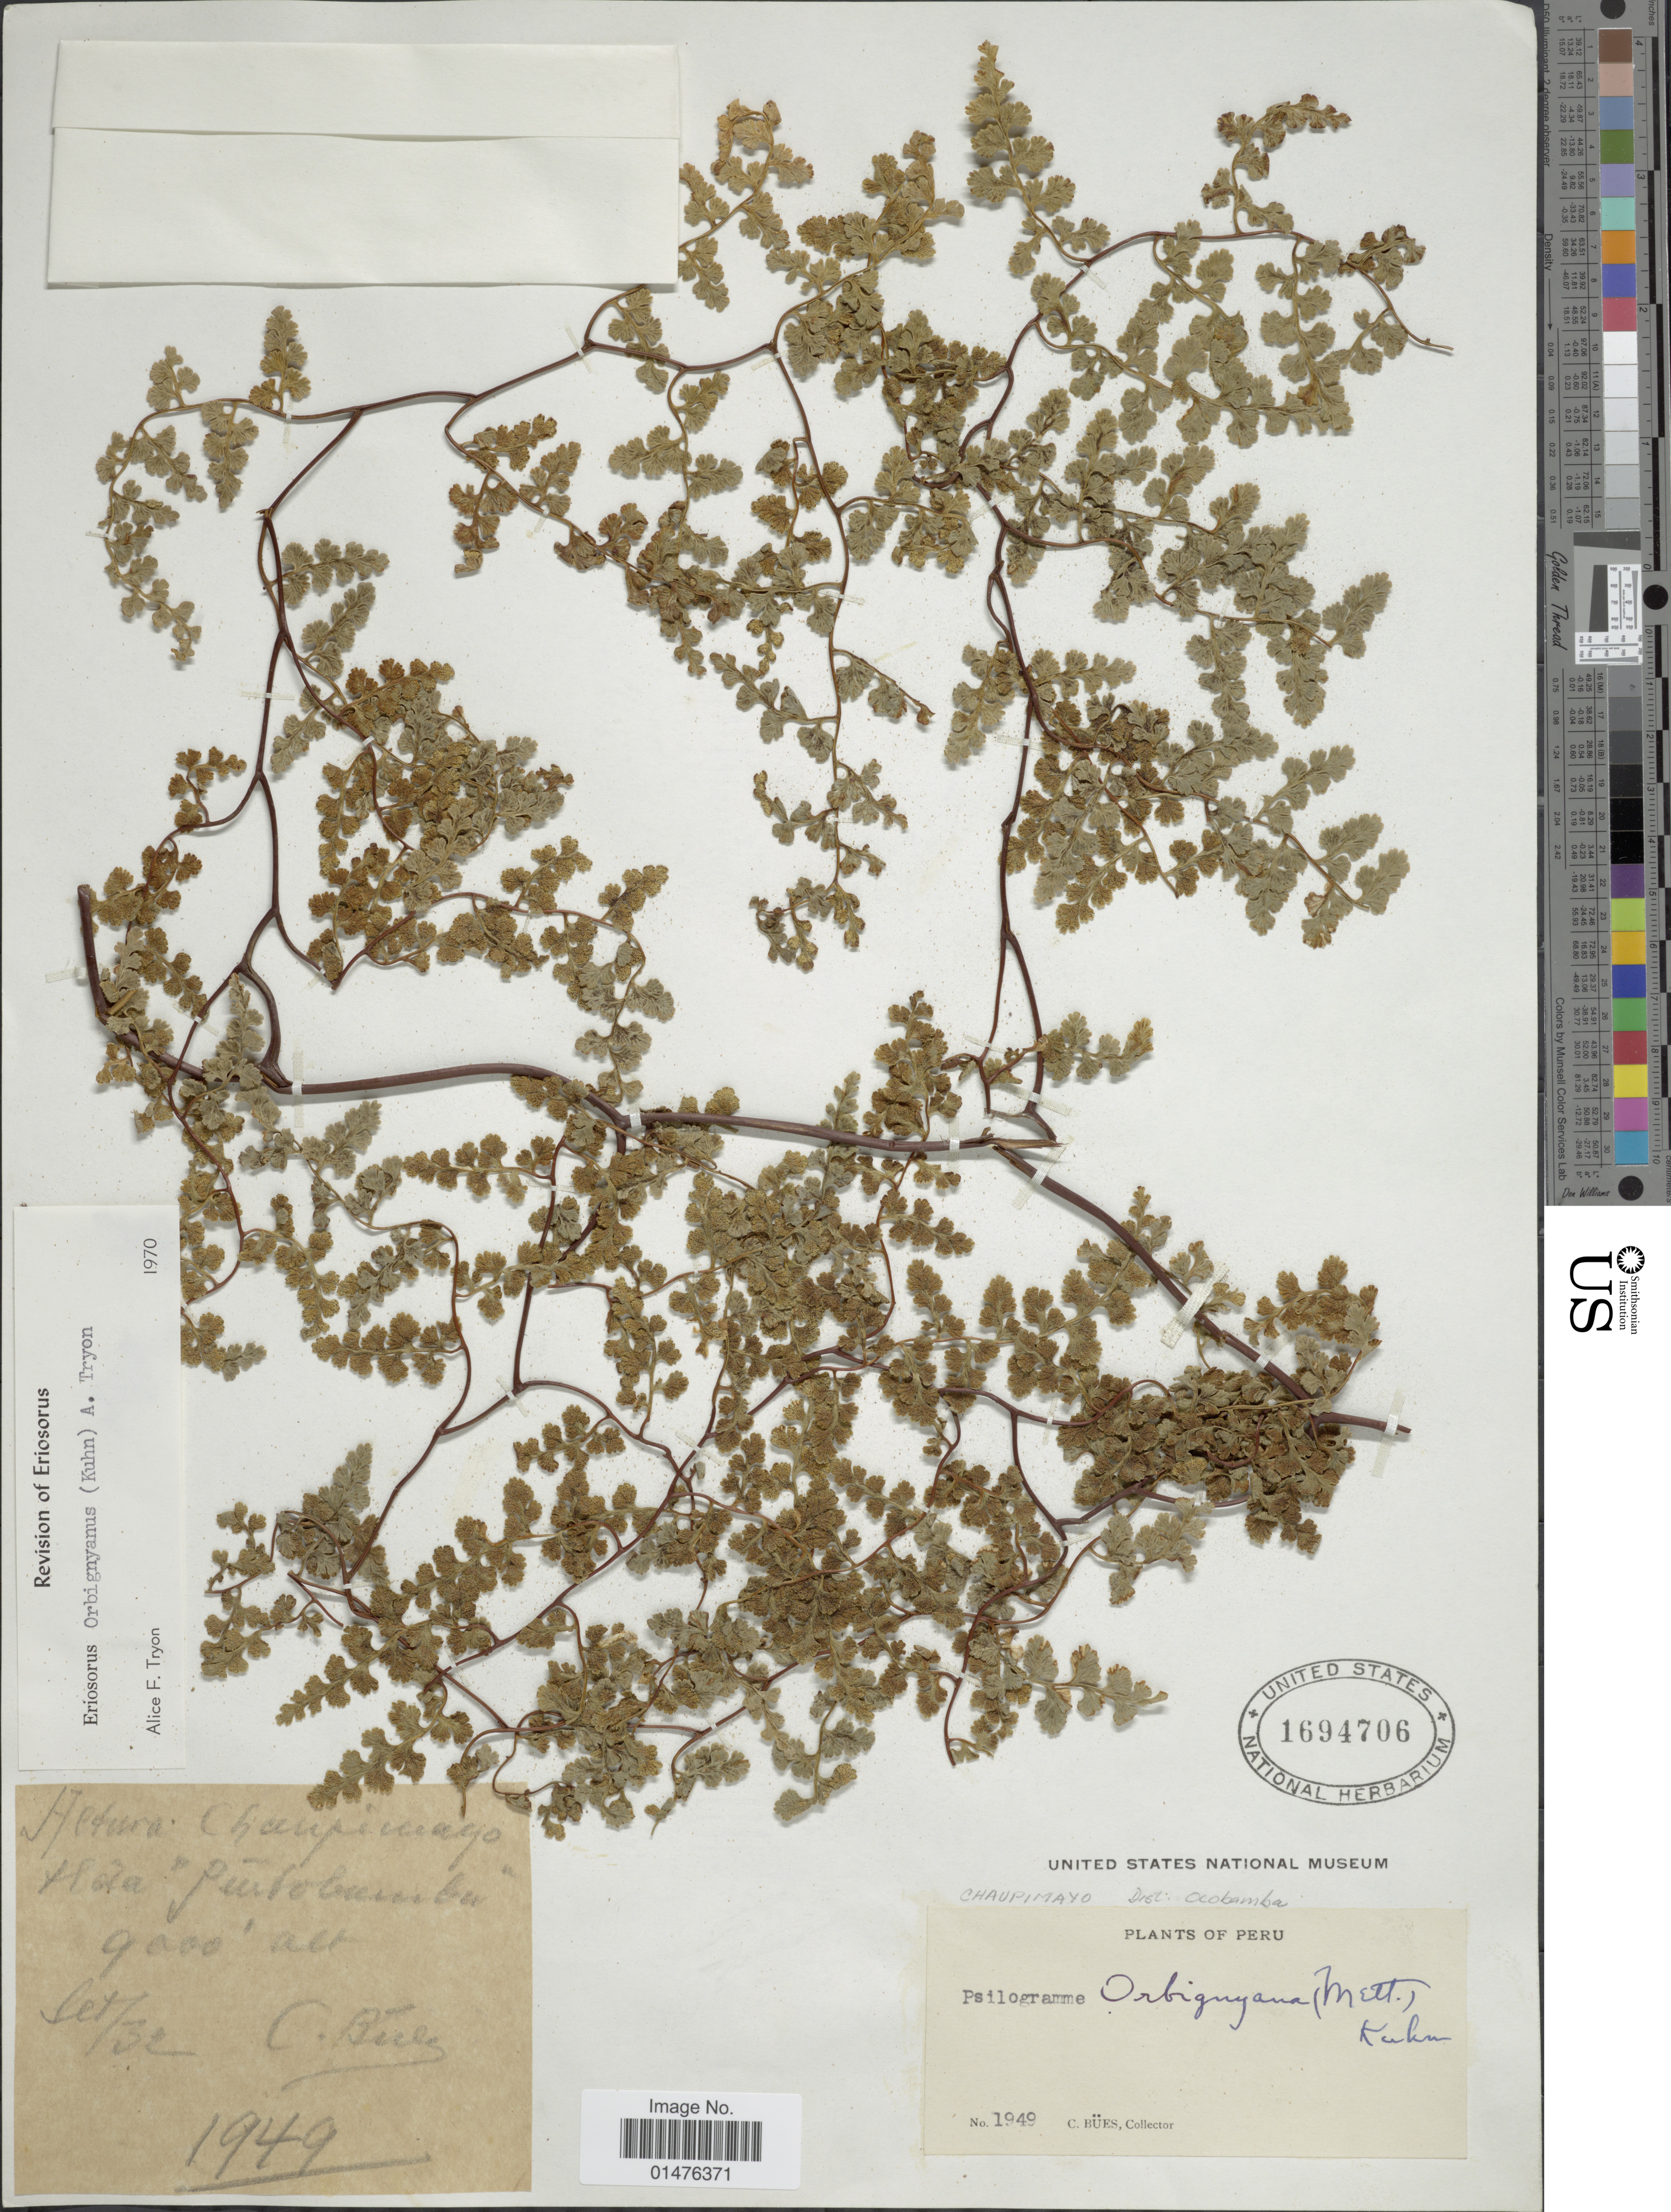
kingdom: Plantae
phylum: Tracheophyta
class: Polypodiopsida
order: Polypodiales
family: Pteridaceae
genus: Jamesonia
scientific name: Jamesonia orbignyana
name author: (Kuhn) Christenh.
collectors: C. Bues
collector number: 1949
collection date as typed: Transcribed d/m/y: /9/32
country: Peru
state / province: Cusco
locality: Altura Chaupimayo H-da. "Pintobamba"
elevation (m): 2743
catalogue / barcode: US 1694706